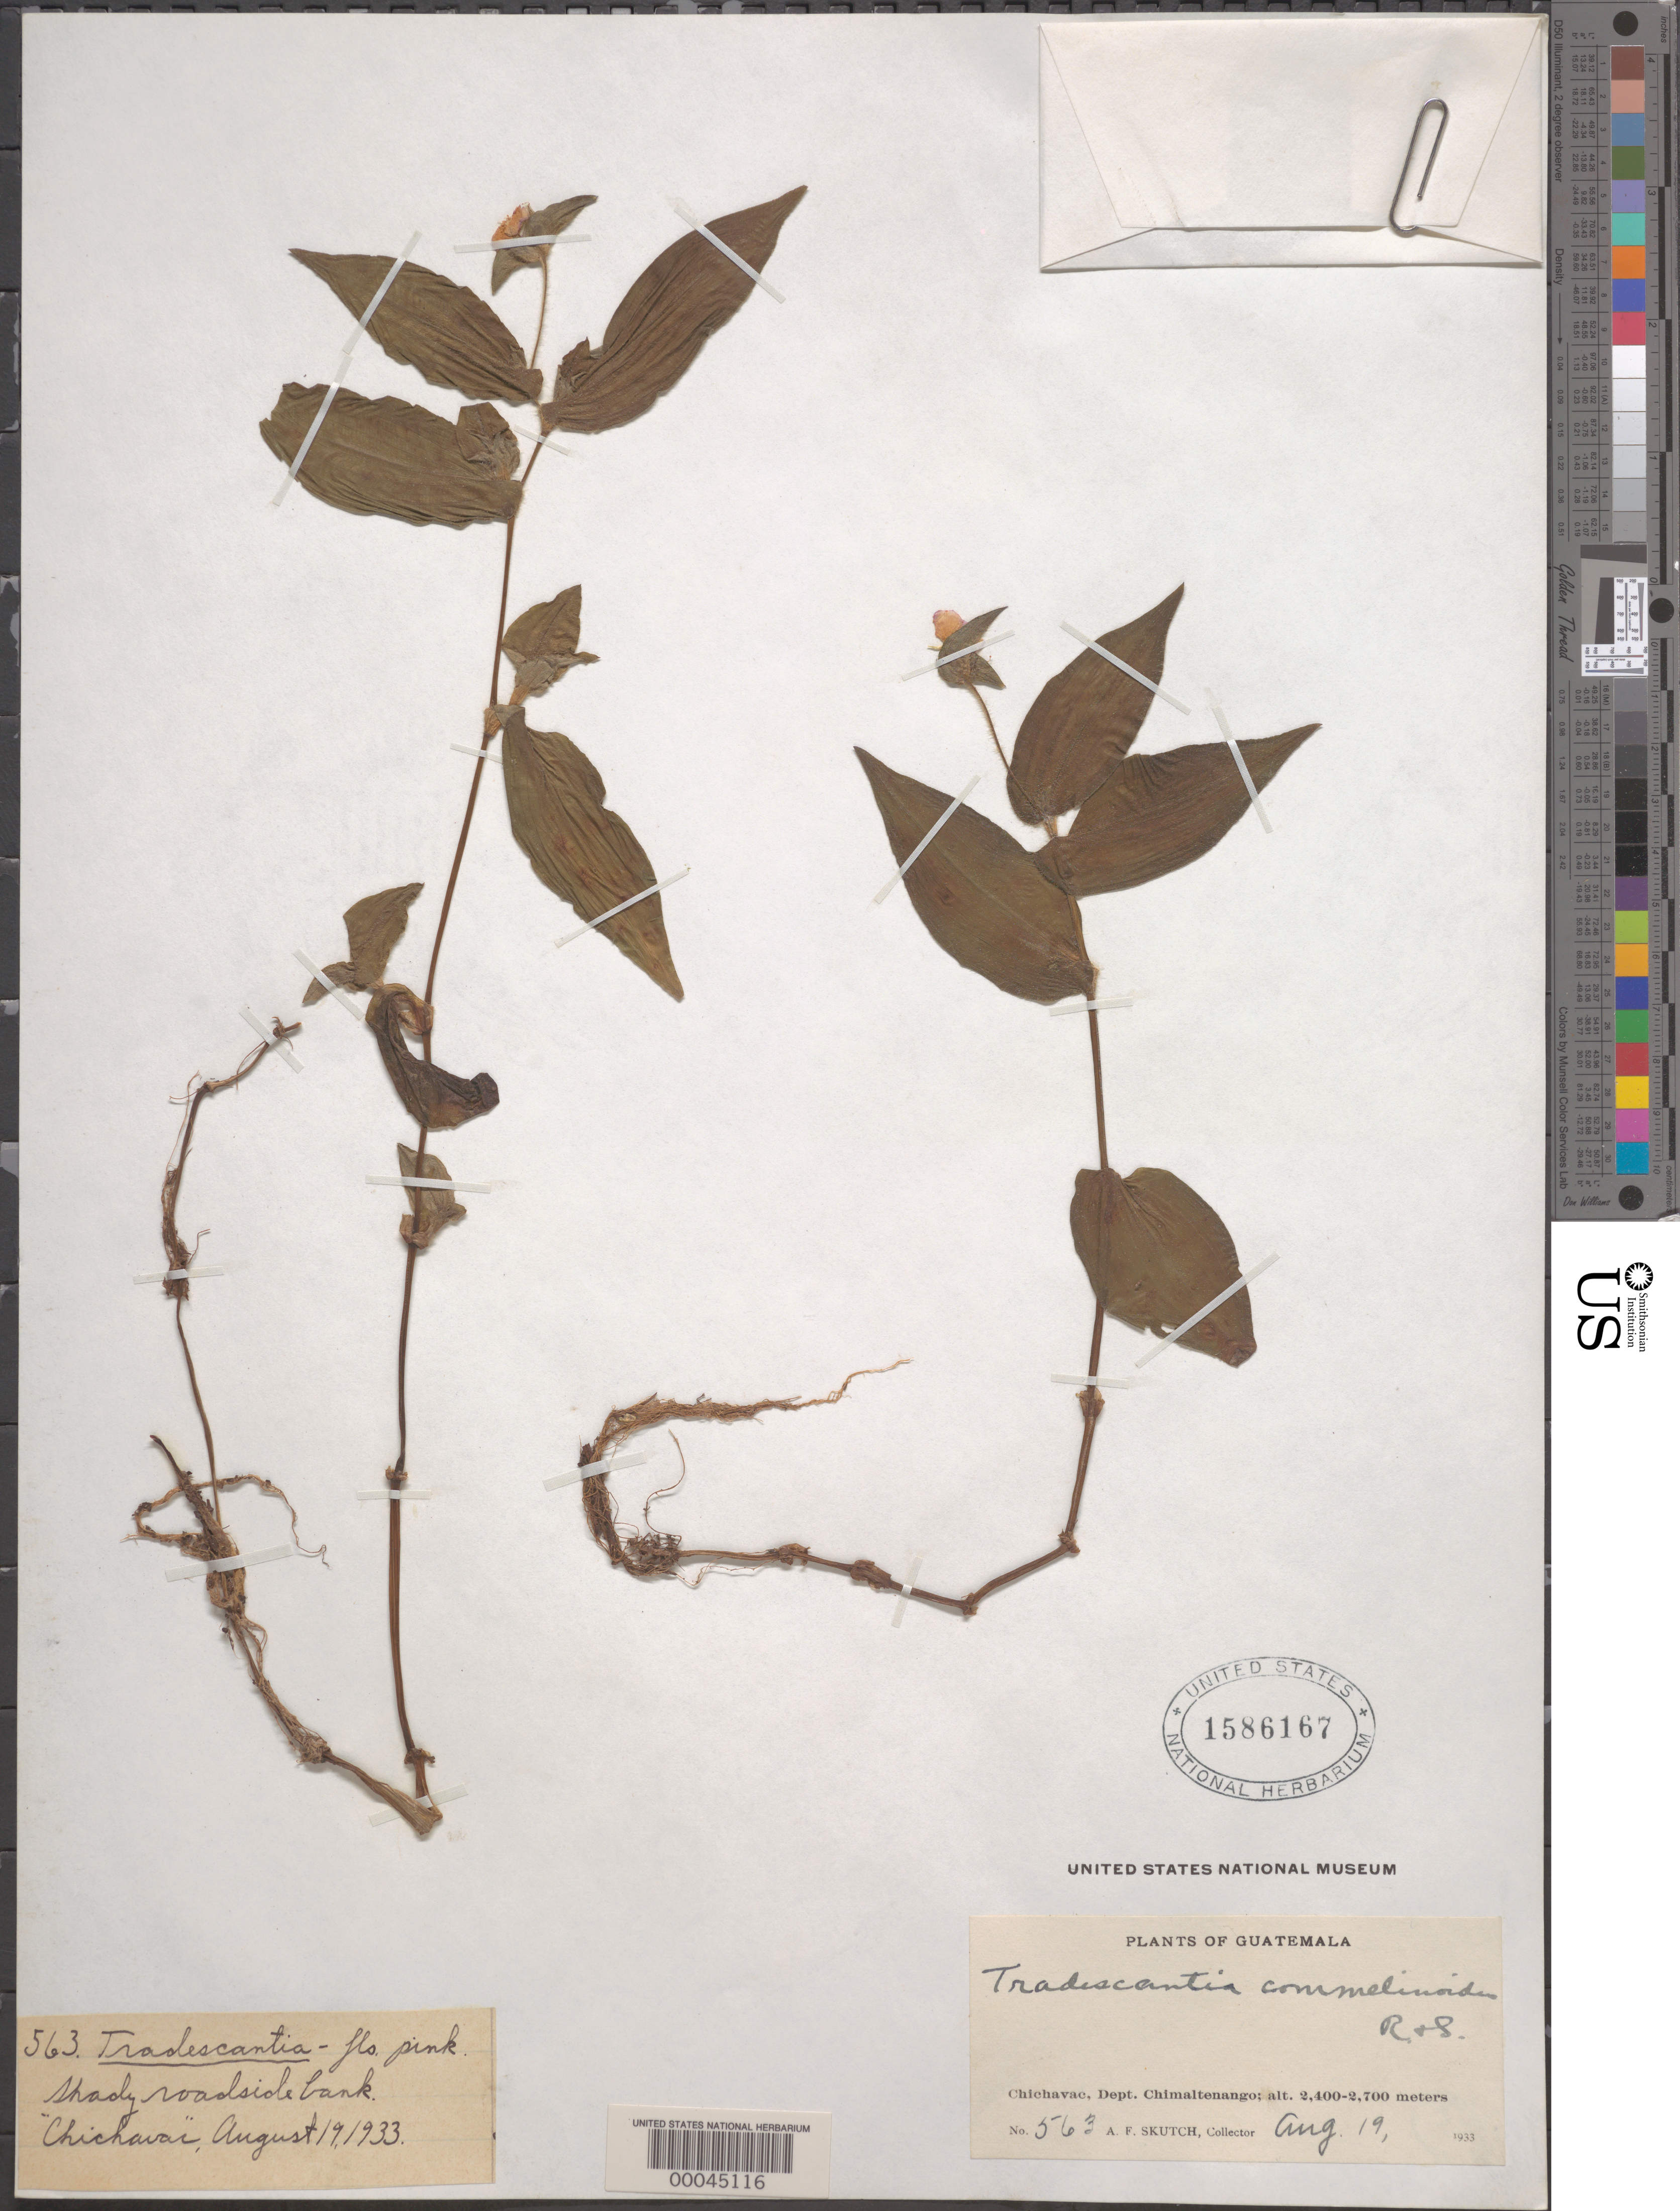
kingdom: Plantae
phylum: Tracheophyta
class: Liliopsida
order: Commelinales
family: Commelinaceae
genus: Tradescantia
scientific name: Tradescantia commelinoides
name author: Schult. & Schult. f.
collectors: A. F. Skutch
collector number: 563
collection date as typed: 19 Aug 1933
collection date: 1933-08-19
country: Guatemala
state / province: Chimaltenango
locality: Chichavac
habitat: Shaded roadside bank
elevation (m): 2400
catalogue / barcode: US 1586167